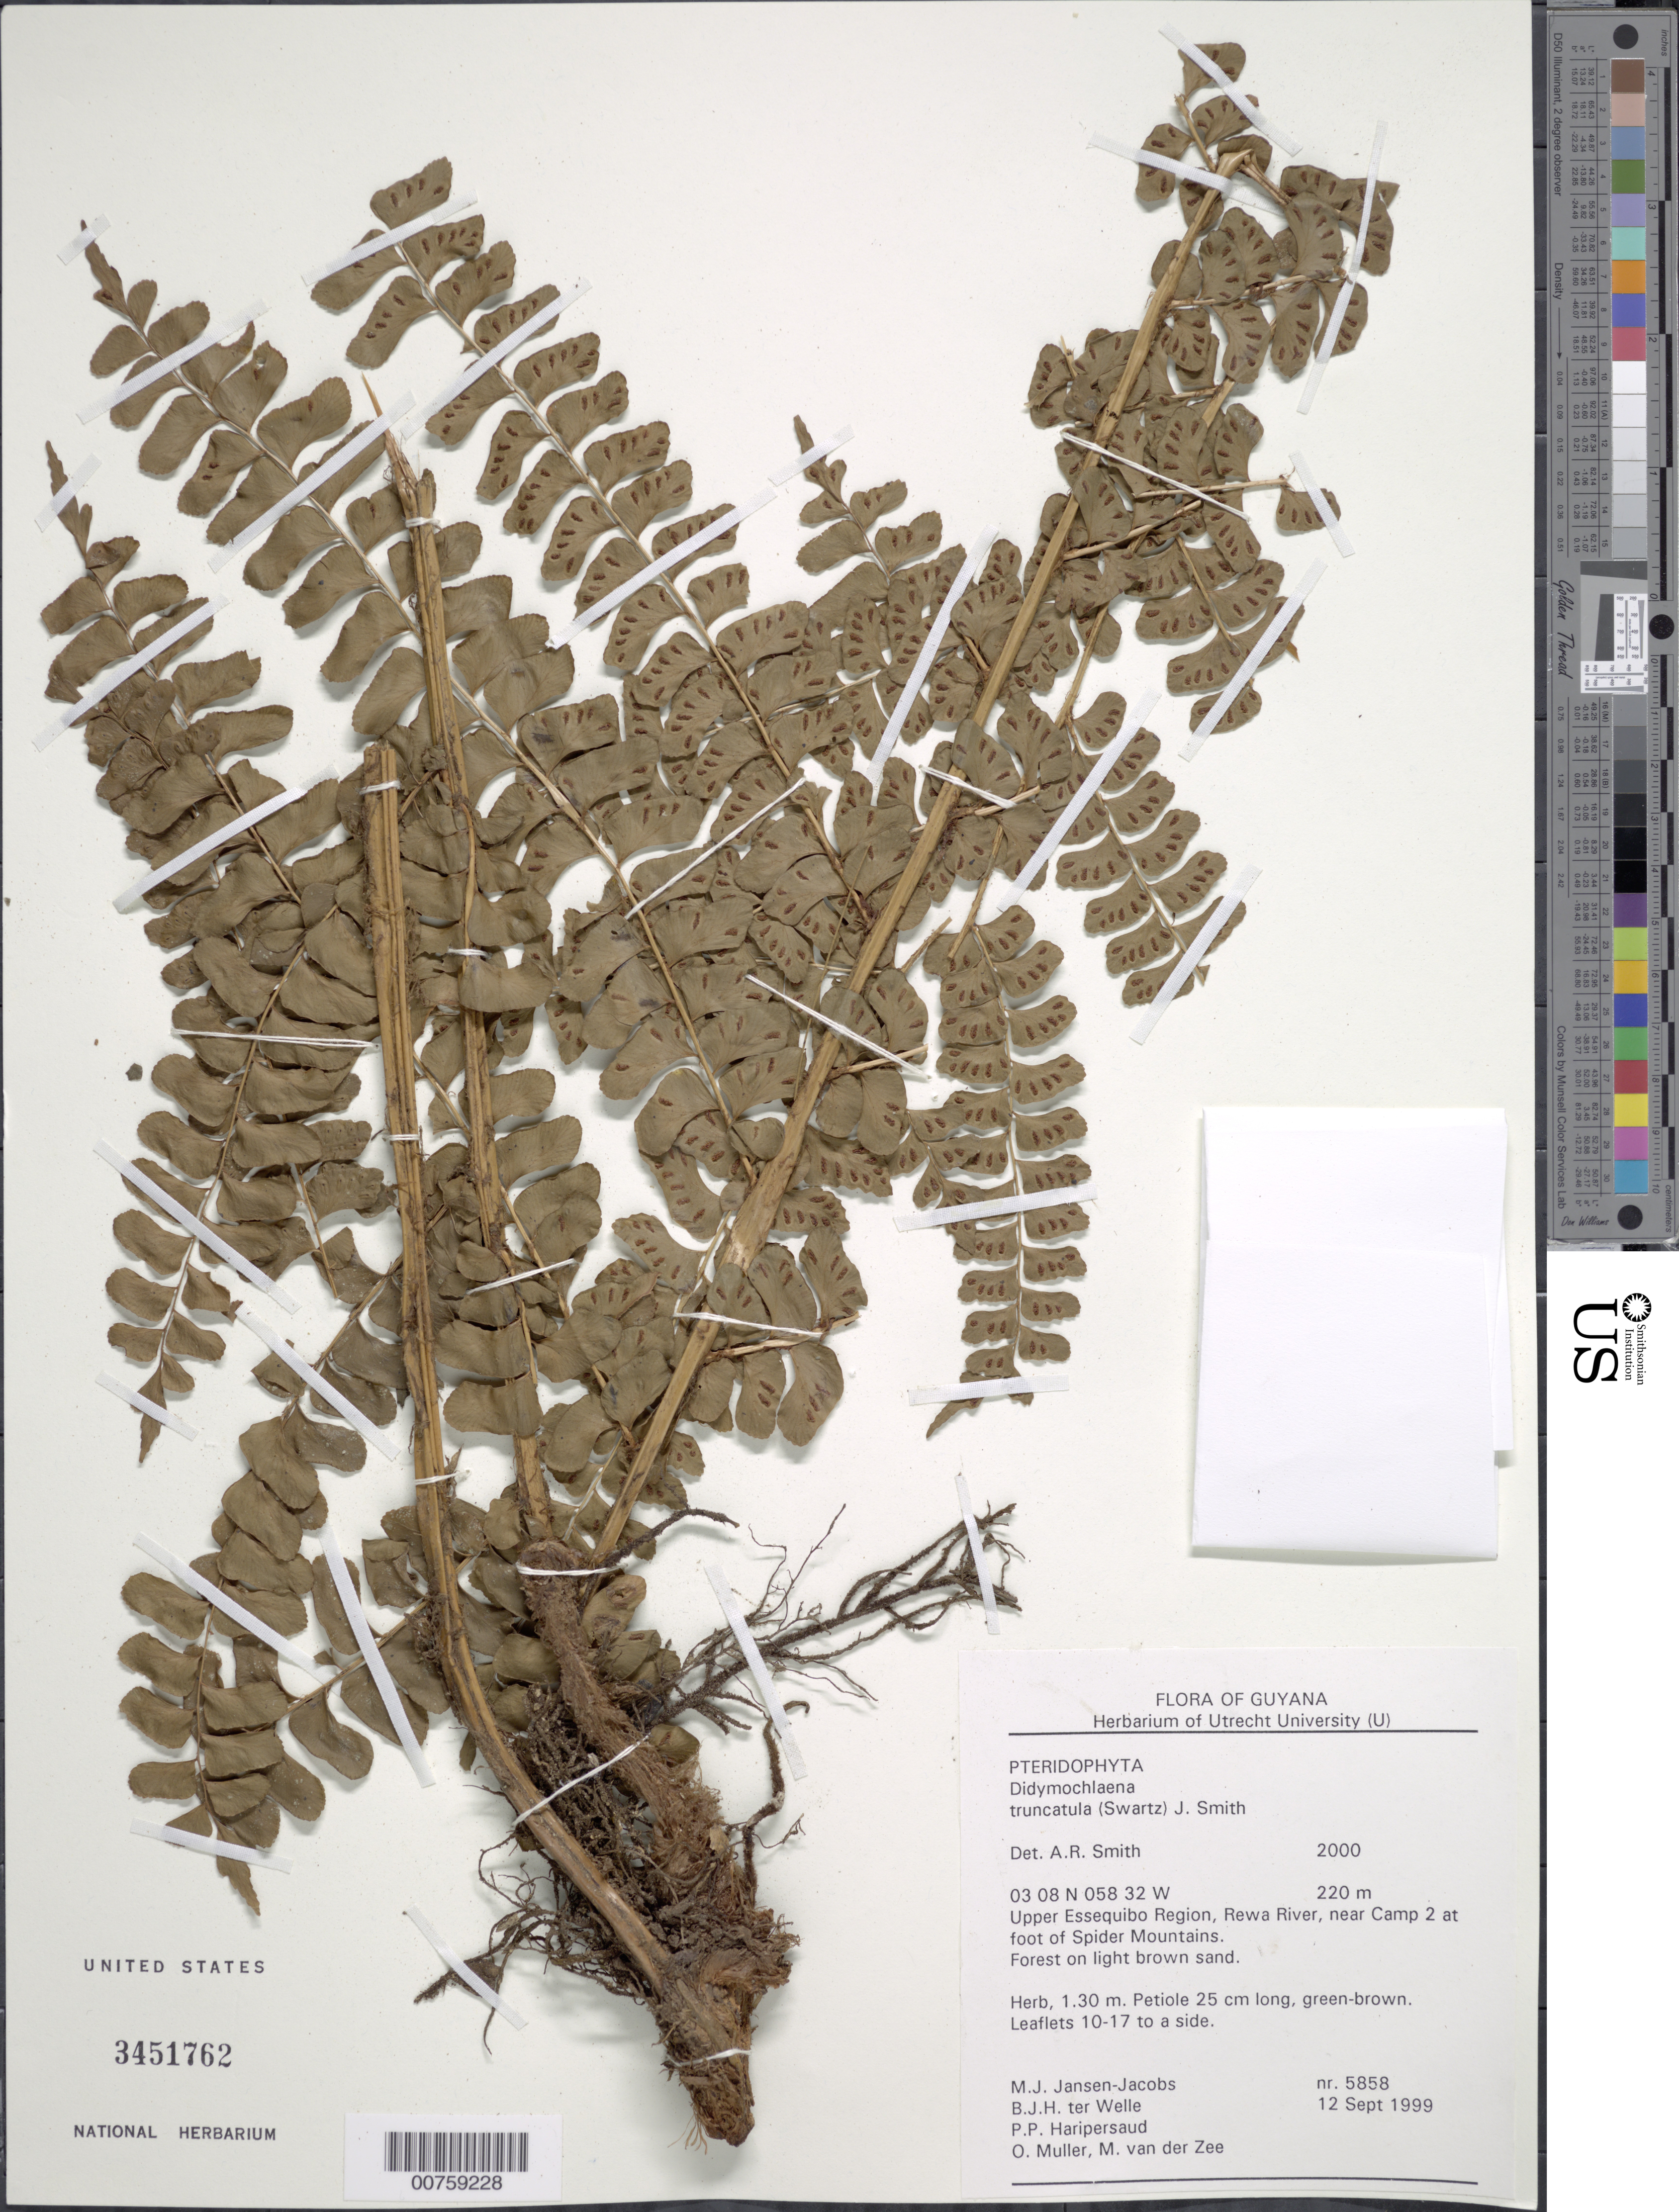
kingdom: Plantae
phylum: Tracheophyta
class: Polypodiopsida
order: Polypodiales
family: Didymochlaenaceae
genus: Didymochlaena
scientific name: Didymochlaena truncatula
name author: (Sw.) J. Sm.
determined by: Smith, Alan R., (UC)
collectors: M. J. Jansen-Jacobs, B. Welle, P. Haripersaud, O. Muller & M. van der Zee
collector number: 5858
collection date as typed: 12-Sep-99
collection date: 1999-09-12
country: Guyana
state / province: U. Takutu-U. Essequibo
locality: Rewa River, at foot of Spider Mts., near camp 2, Upper Essequibo Region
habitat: Forest on light brown sand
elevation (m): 220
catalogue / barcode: US 3451762